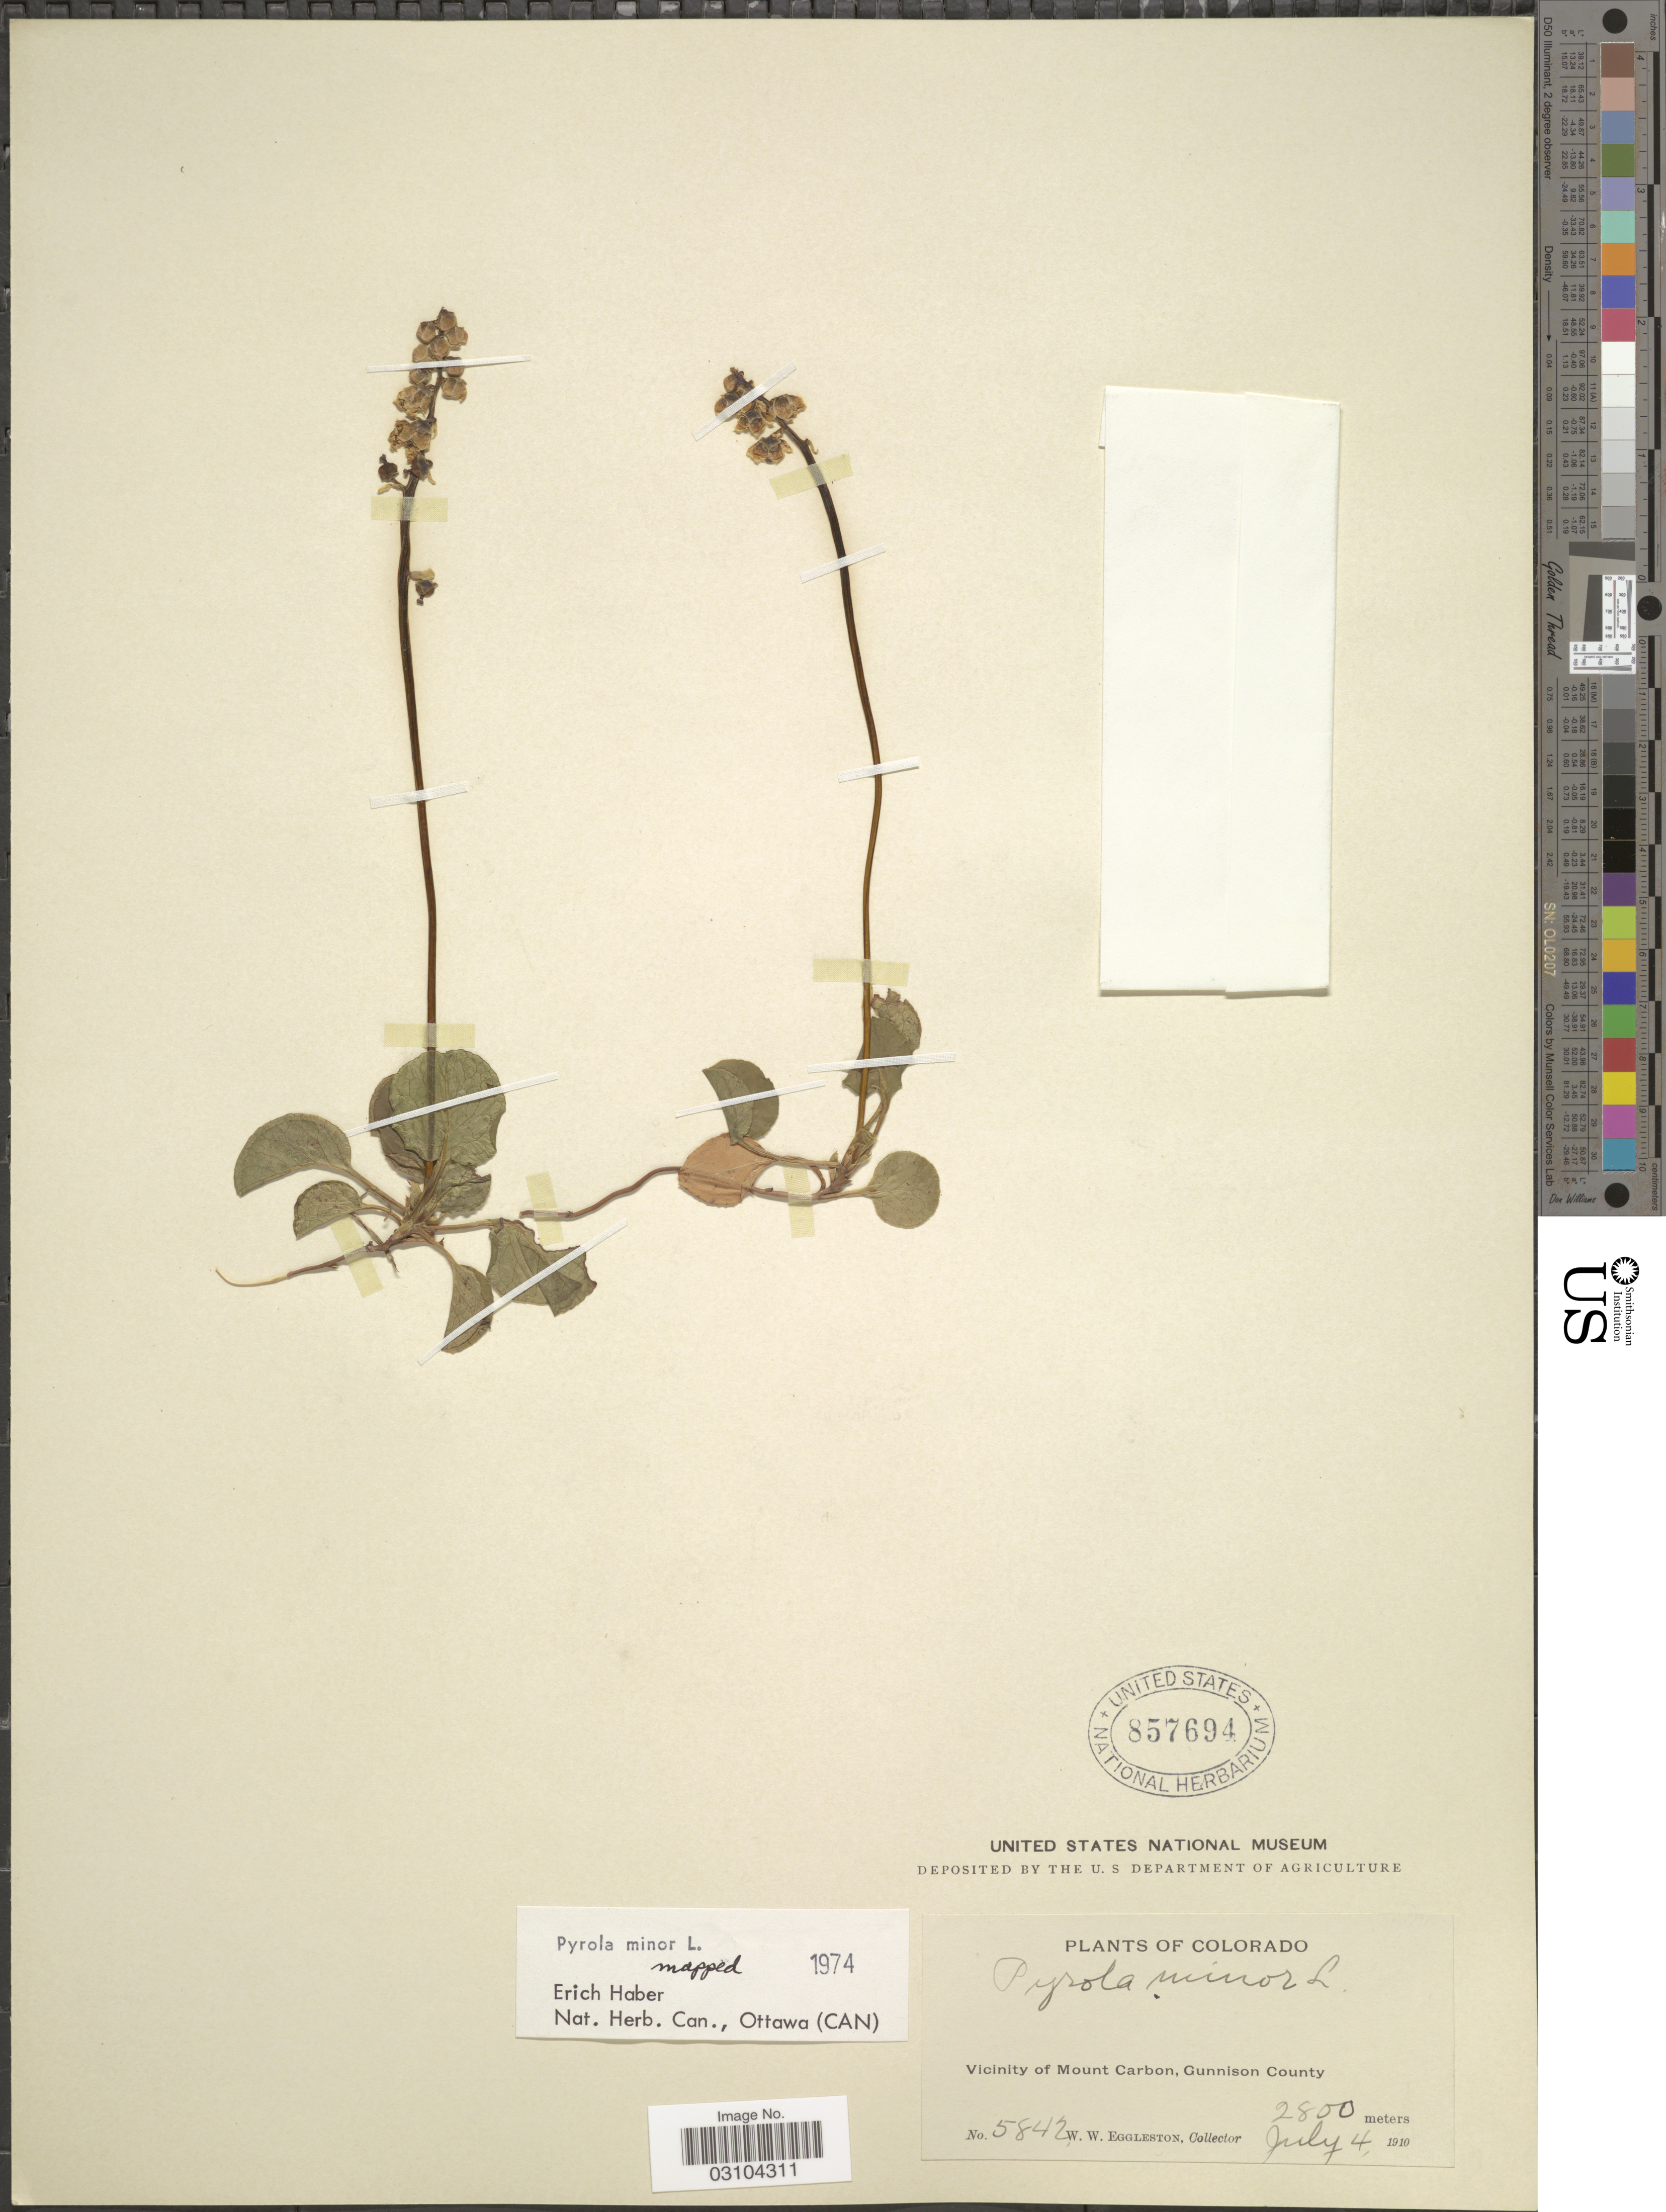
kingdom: Plantae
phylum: Tracheophyta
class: Magnoliopsida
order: Ericales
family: Ericaceae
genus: Pyrola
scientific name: Pyrola minor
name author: L.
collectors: W. W. Eggleston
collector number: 5842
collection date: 1910-07-04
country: United States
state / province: Colorado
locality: Vicinity of Mount Carbon, Gunnison County.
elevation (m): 2800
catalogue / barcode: US 857694